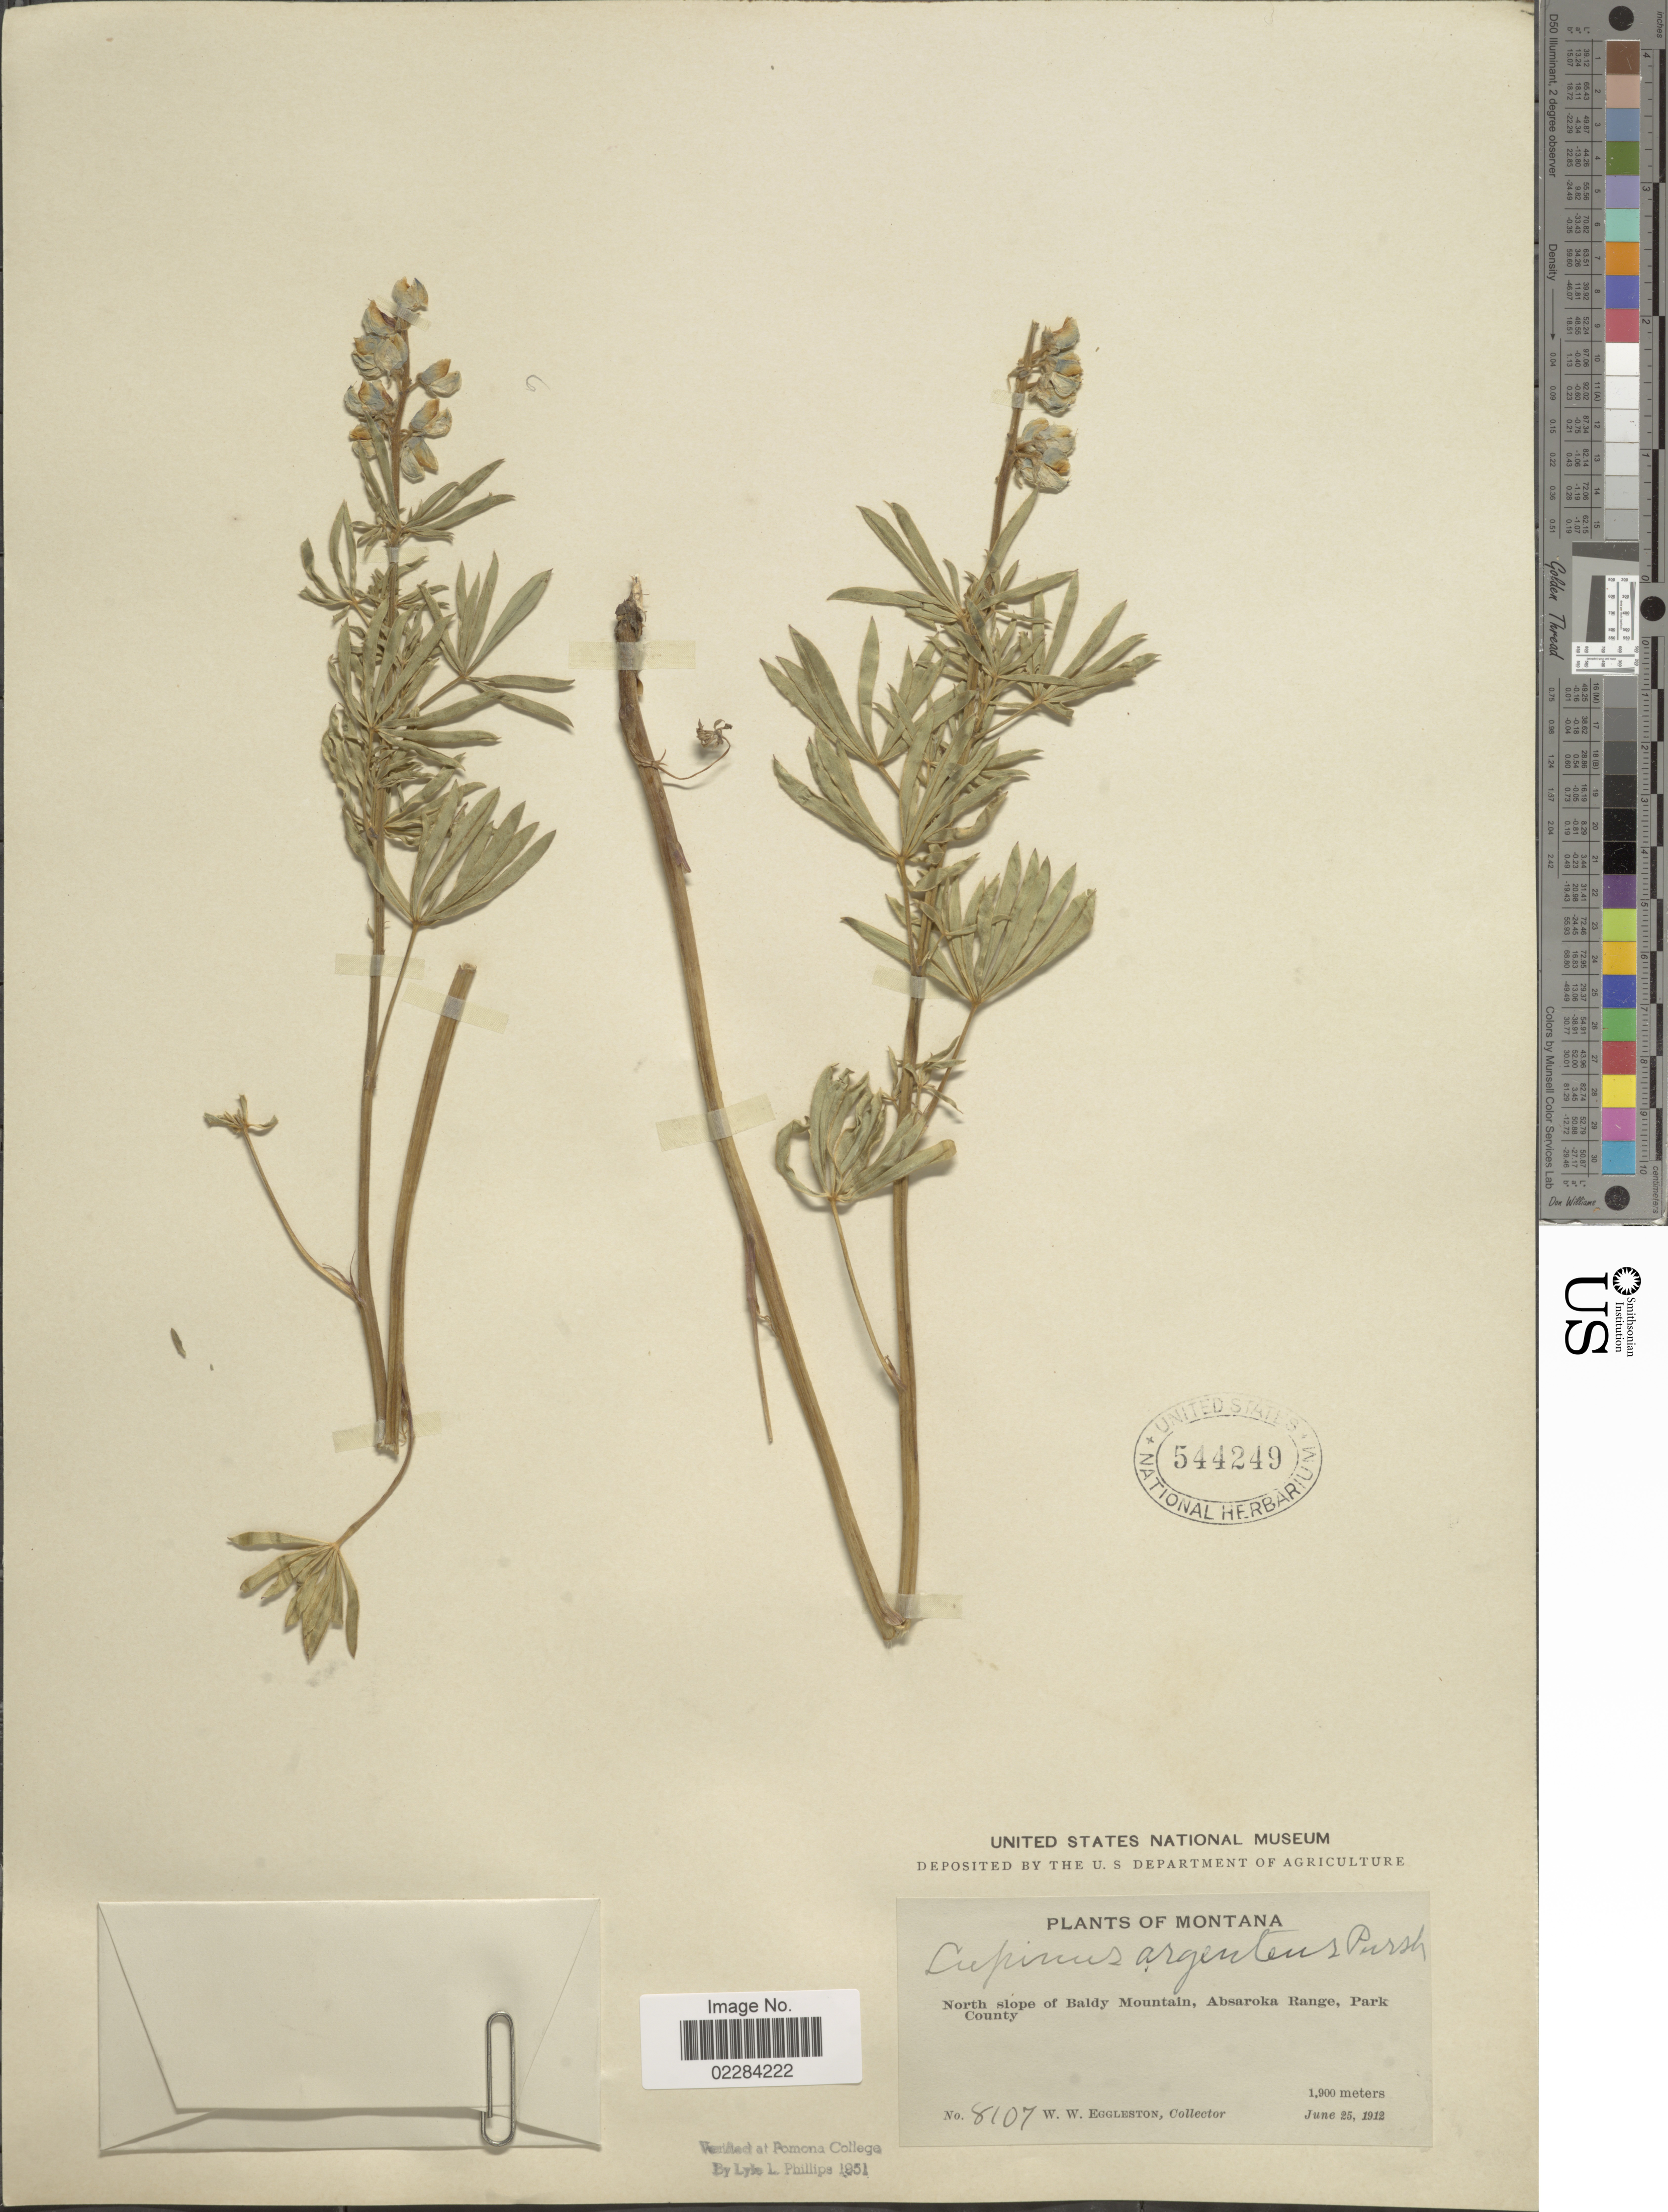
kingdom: Plantae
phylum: Tracheophyta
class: Magnoliopsida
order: Fabales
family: Fabaceae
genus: Lupinus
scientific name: Lupinus argenteus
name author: Pursh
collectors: W. W. Eggleston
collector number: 8107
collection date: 1912-06-25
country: United States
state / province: Montana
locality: North slope of Baldy Mountain, Absaroka Range, Park County.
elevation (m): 1900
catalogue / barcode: US 544249